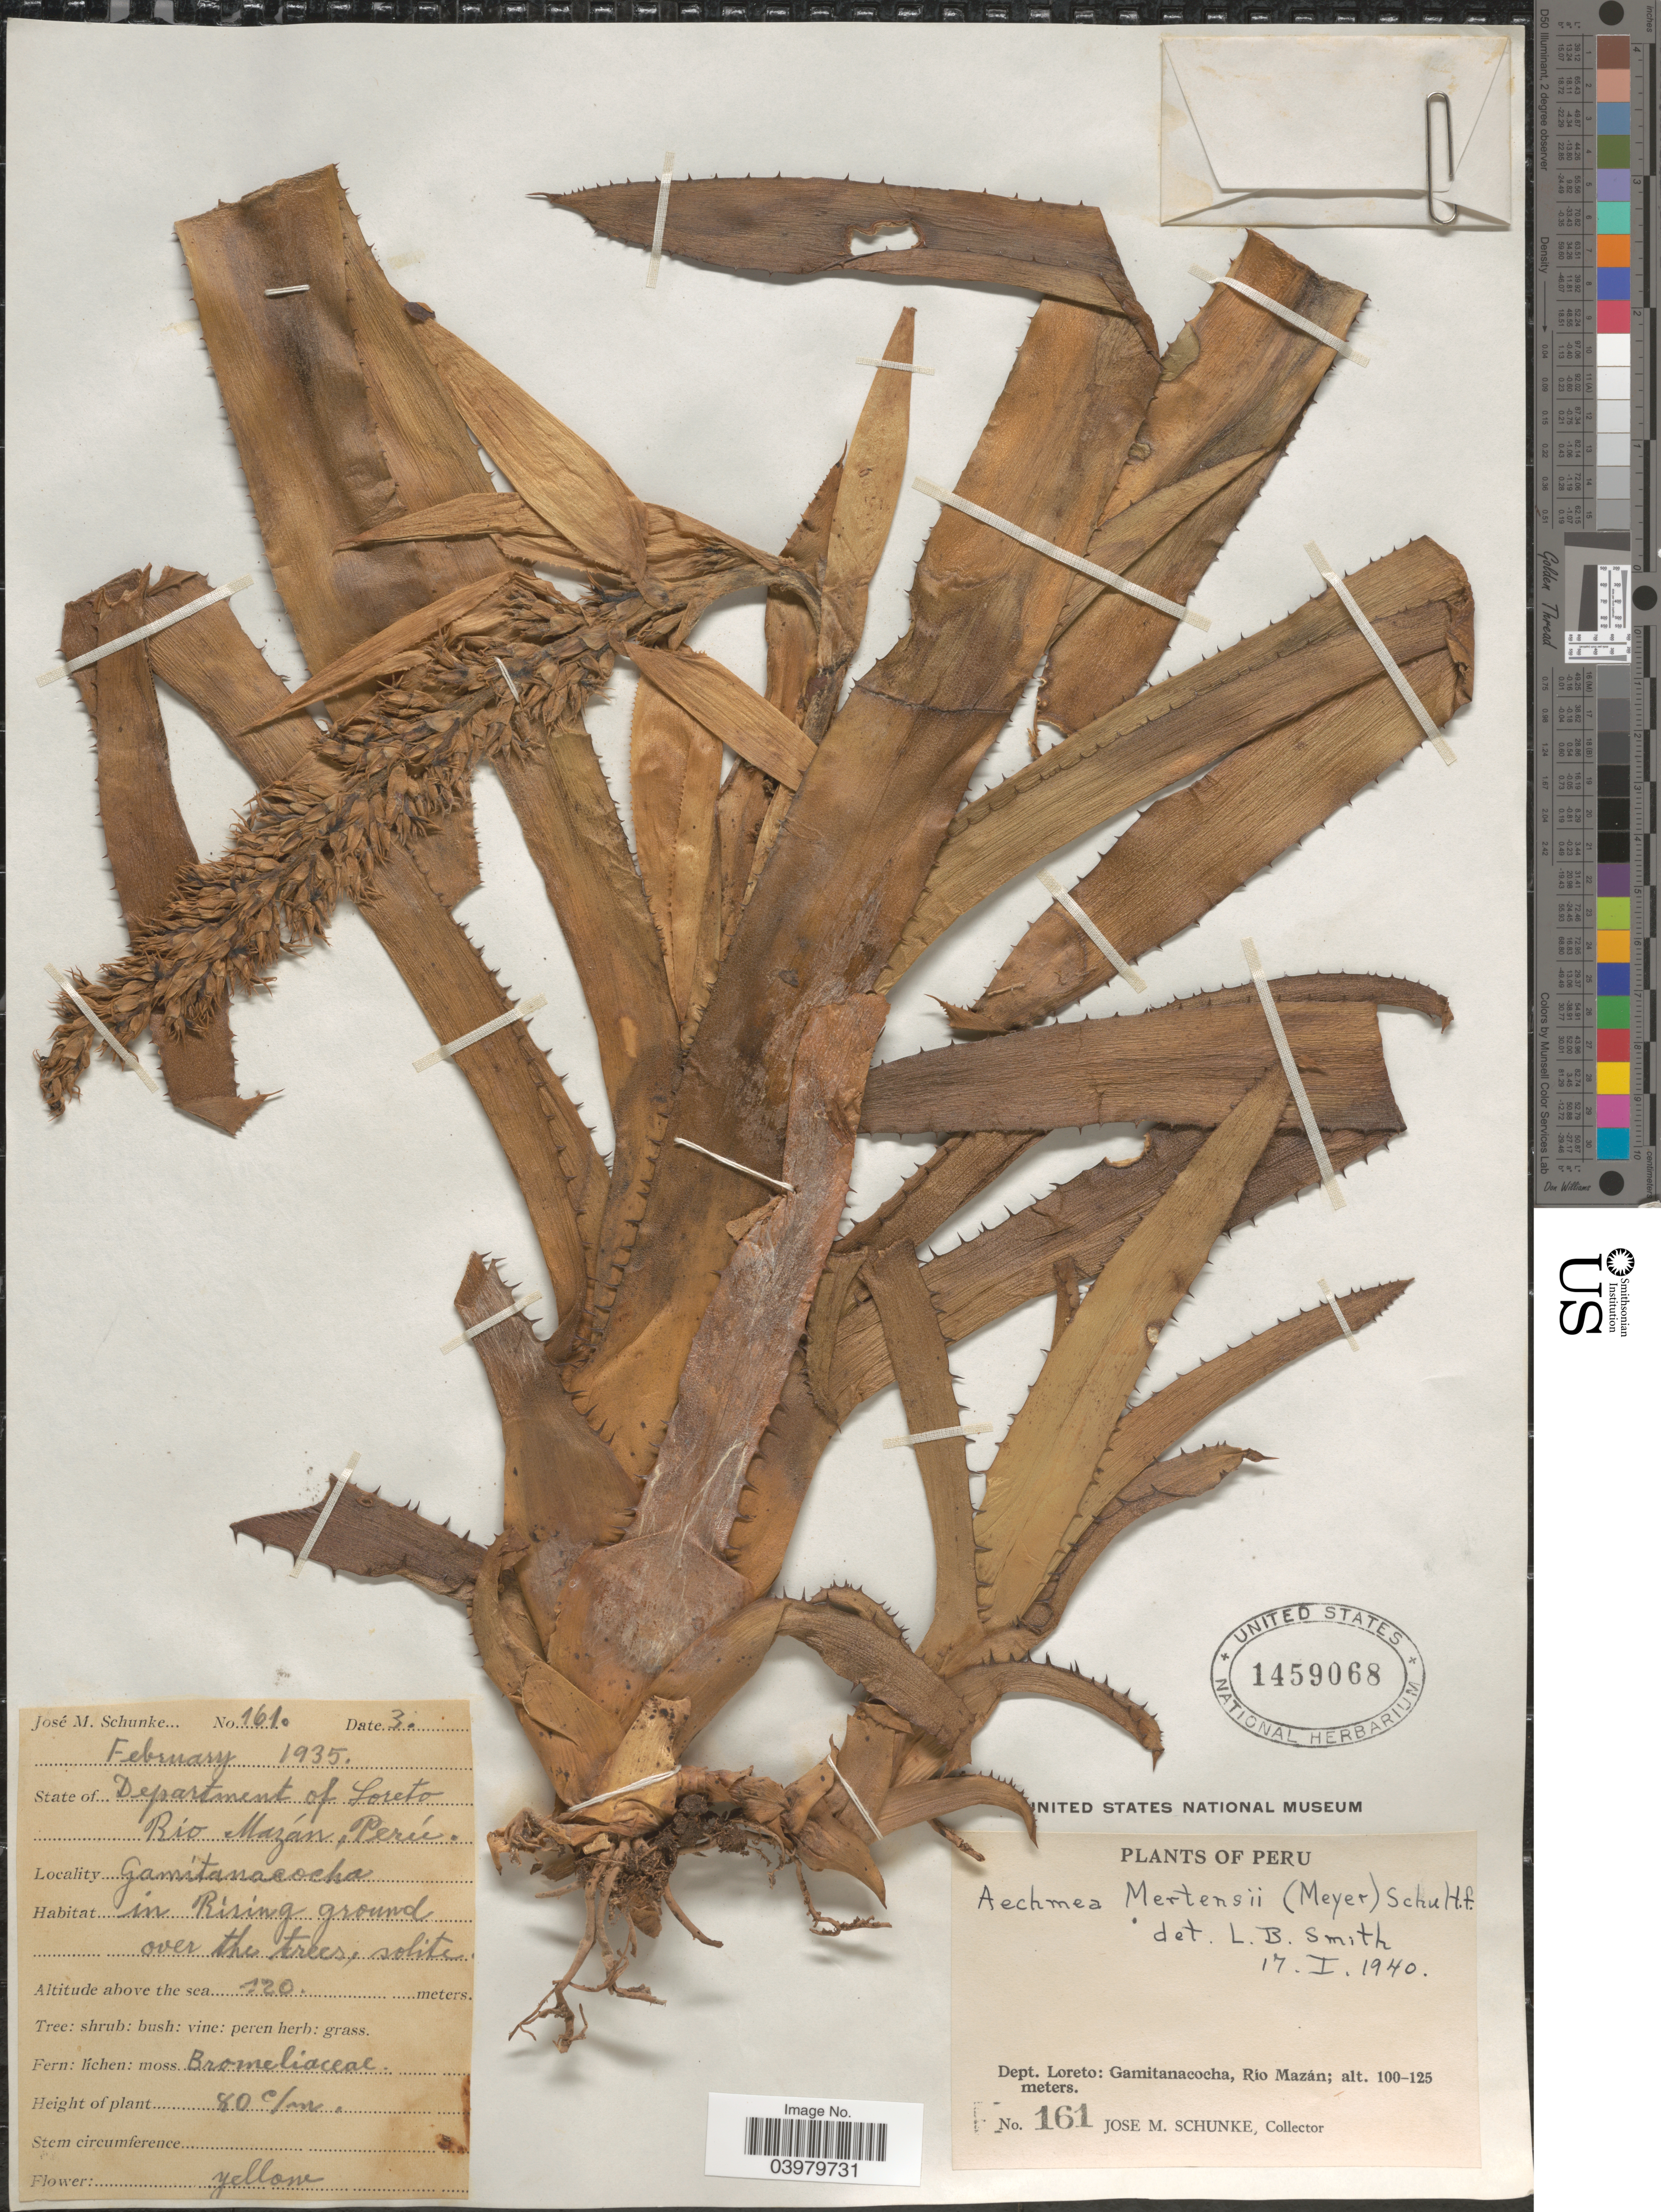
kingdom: Plantae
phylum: Tracheophyta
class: Liliopsida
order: Poales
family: Bromeliaceae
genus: Aechmea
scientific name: Aechmea mertensii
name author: (G. Mey.) Schult. & Schult. f.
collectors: J. M. Schunke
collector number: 161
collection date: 1935-02-03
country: Peru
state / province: Loreto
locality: Dept. Loreto: Gamitanacocha, Río Mazán.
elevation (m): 120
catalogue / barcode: US 1459068